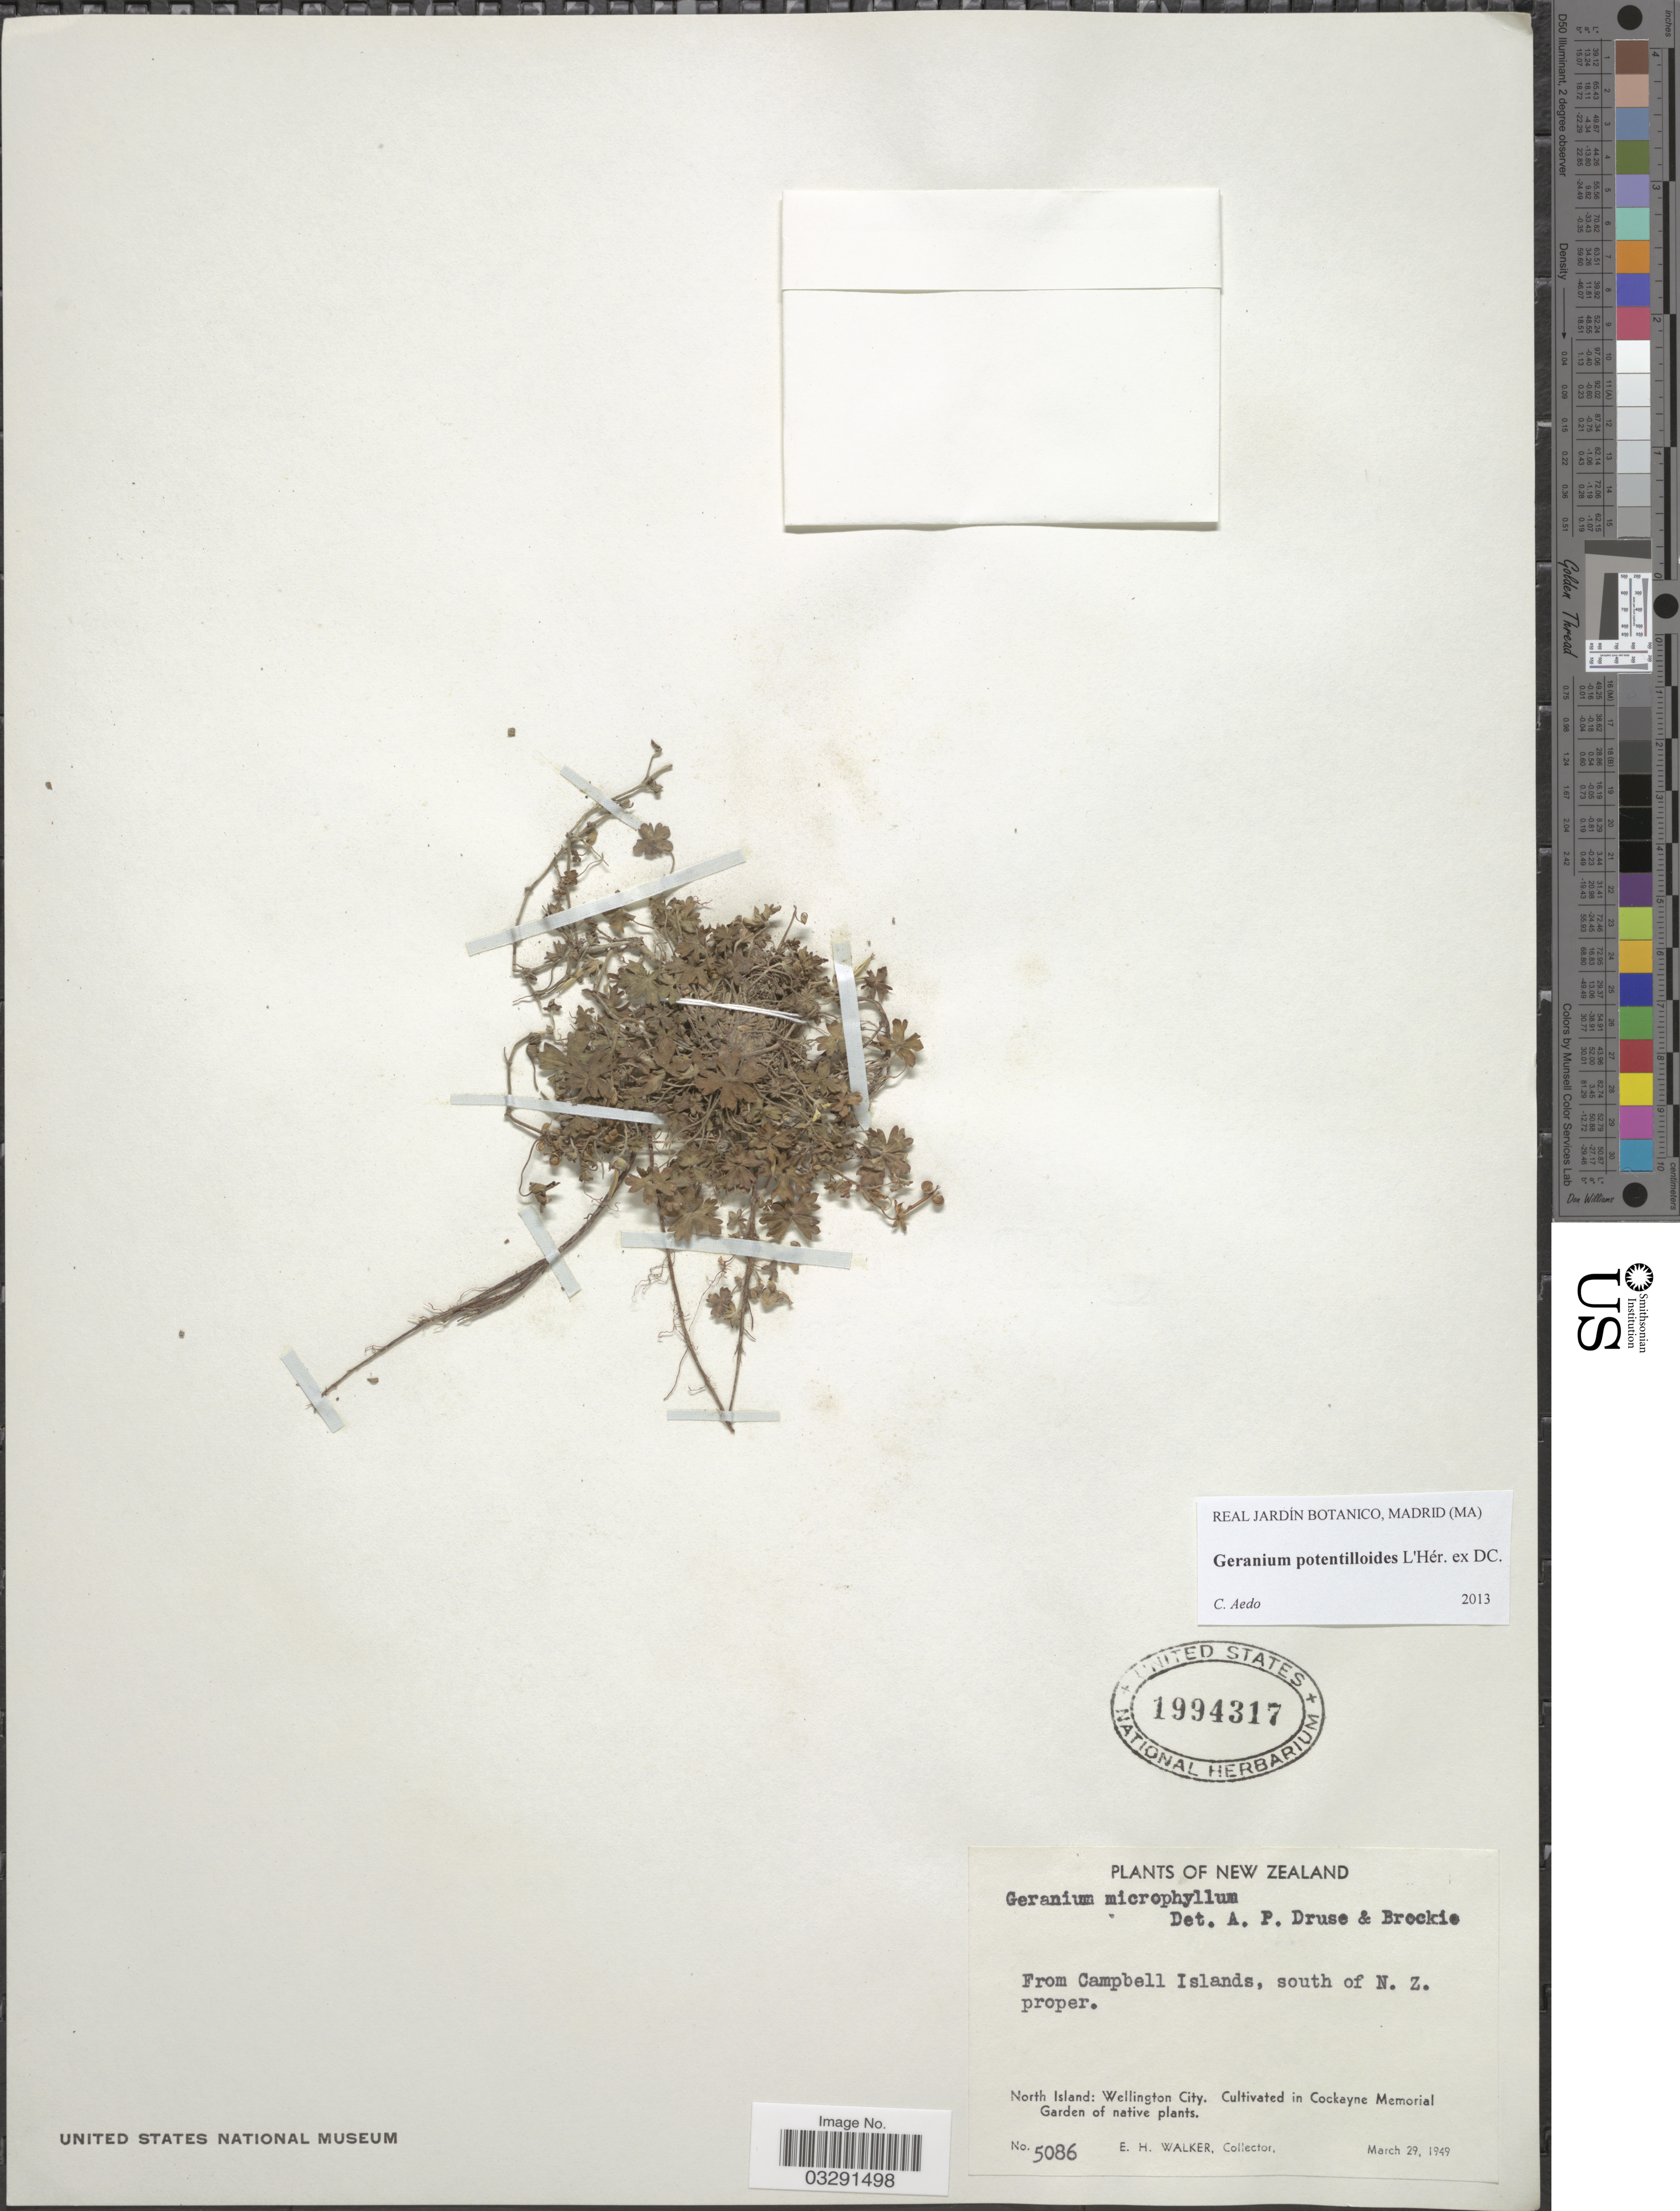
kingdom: Plantae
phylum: Tracheophyta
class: Magnoliopsida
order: Geraniales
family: Geraniaceae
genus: Geranium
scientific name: Geranium potentilloides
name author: L'Hér. ex DC.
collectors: E. H. Walker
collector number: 5086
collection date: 1949-03-29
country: New Zealand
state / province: Wellington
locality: North Island: Wellington City. Cultivated in Cockayne Memorial Garden of native plants.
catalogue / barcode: US 1994317